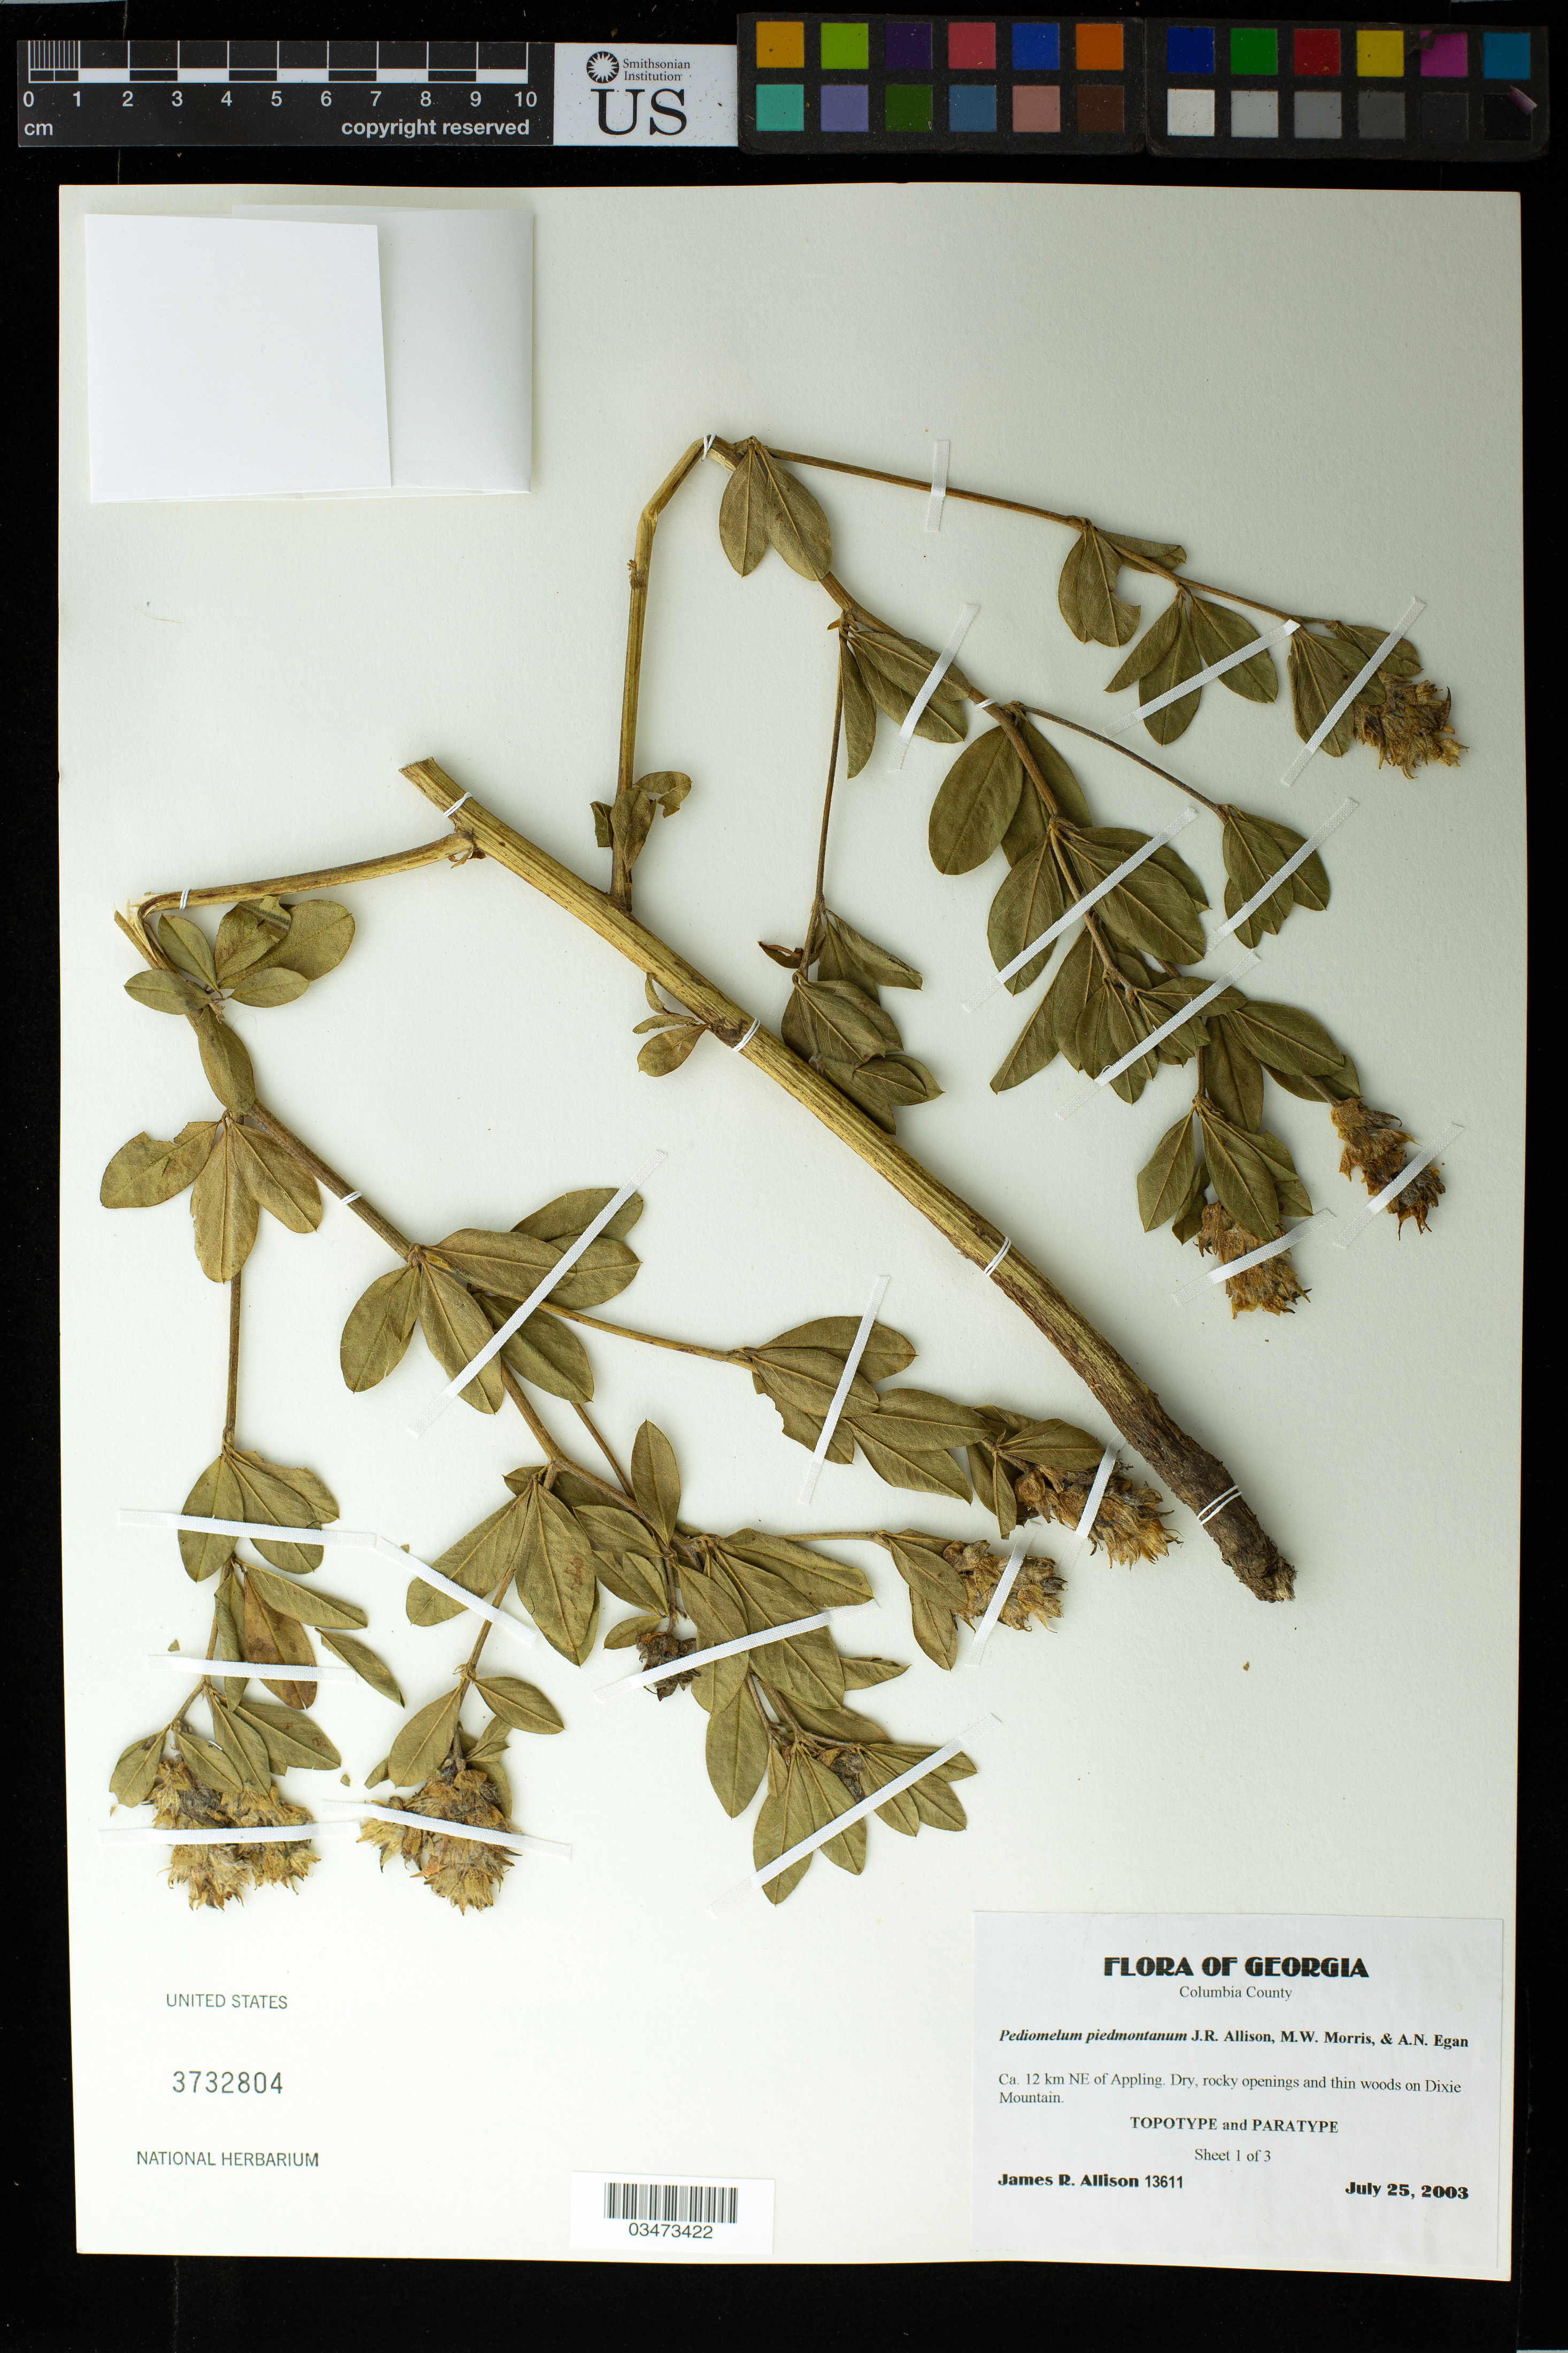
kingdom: Plantae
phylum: Tracheophyta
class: Magnoliopsida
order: Fabales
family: Fabaceae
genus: Pediomelum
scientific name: Pediomelum piedmontanum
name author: J.R. Allison et al.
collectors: J. R. Allison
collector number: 13611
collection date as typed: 25 Jul 2003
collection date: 2003-07-25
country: United States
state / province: Georgia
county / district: Columbia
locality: Ca. 12 km NE of Appling. Dry, rocky openings and thing woods on Dixie Mountain.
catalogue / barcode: US 3732804